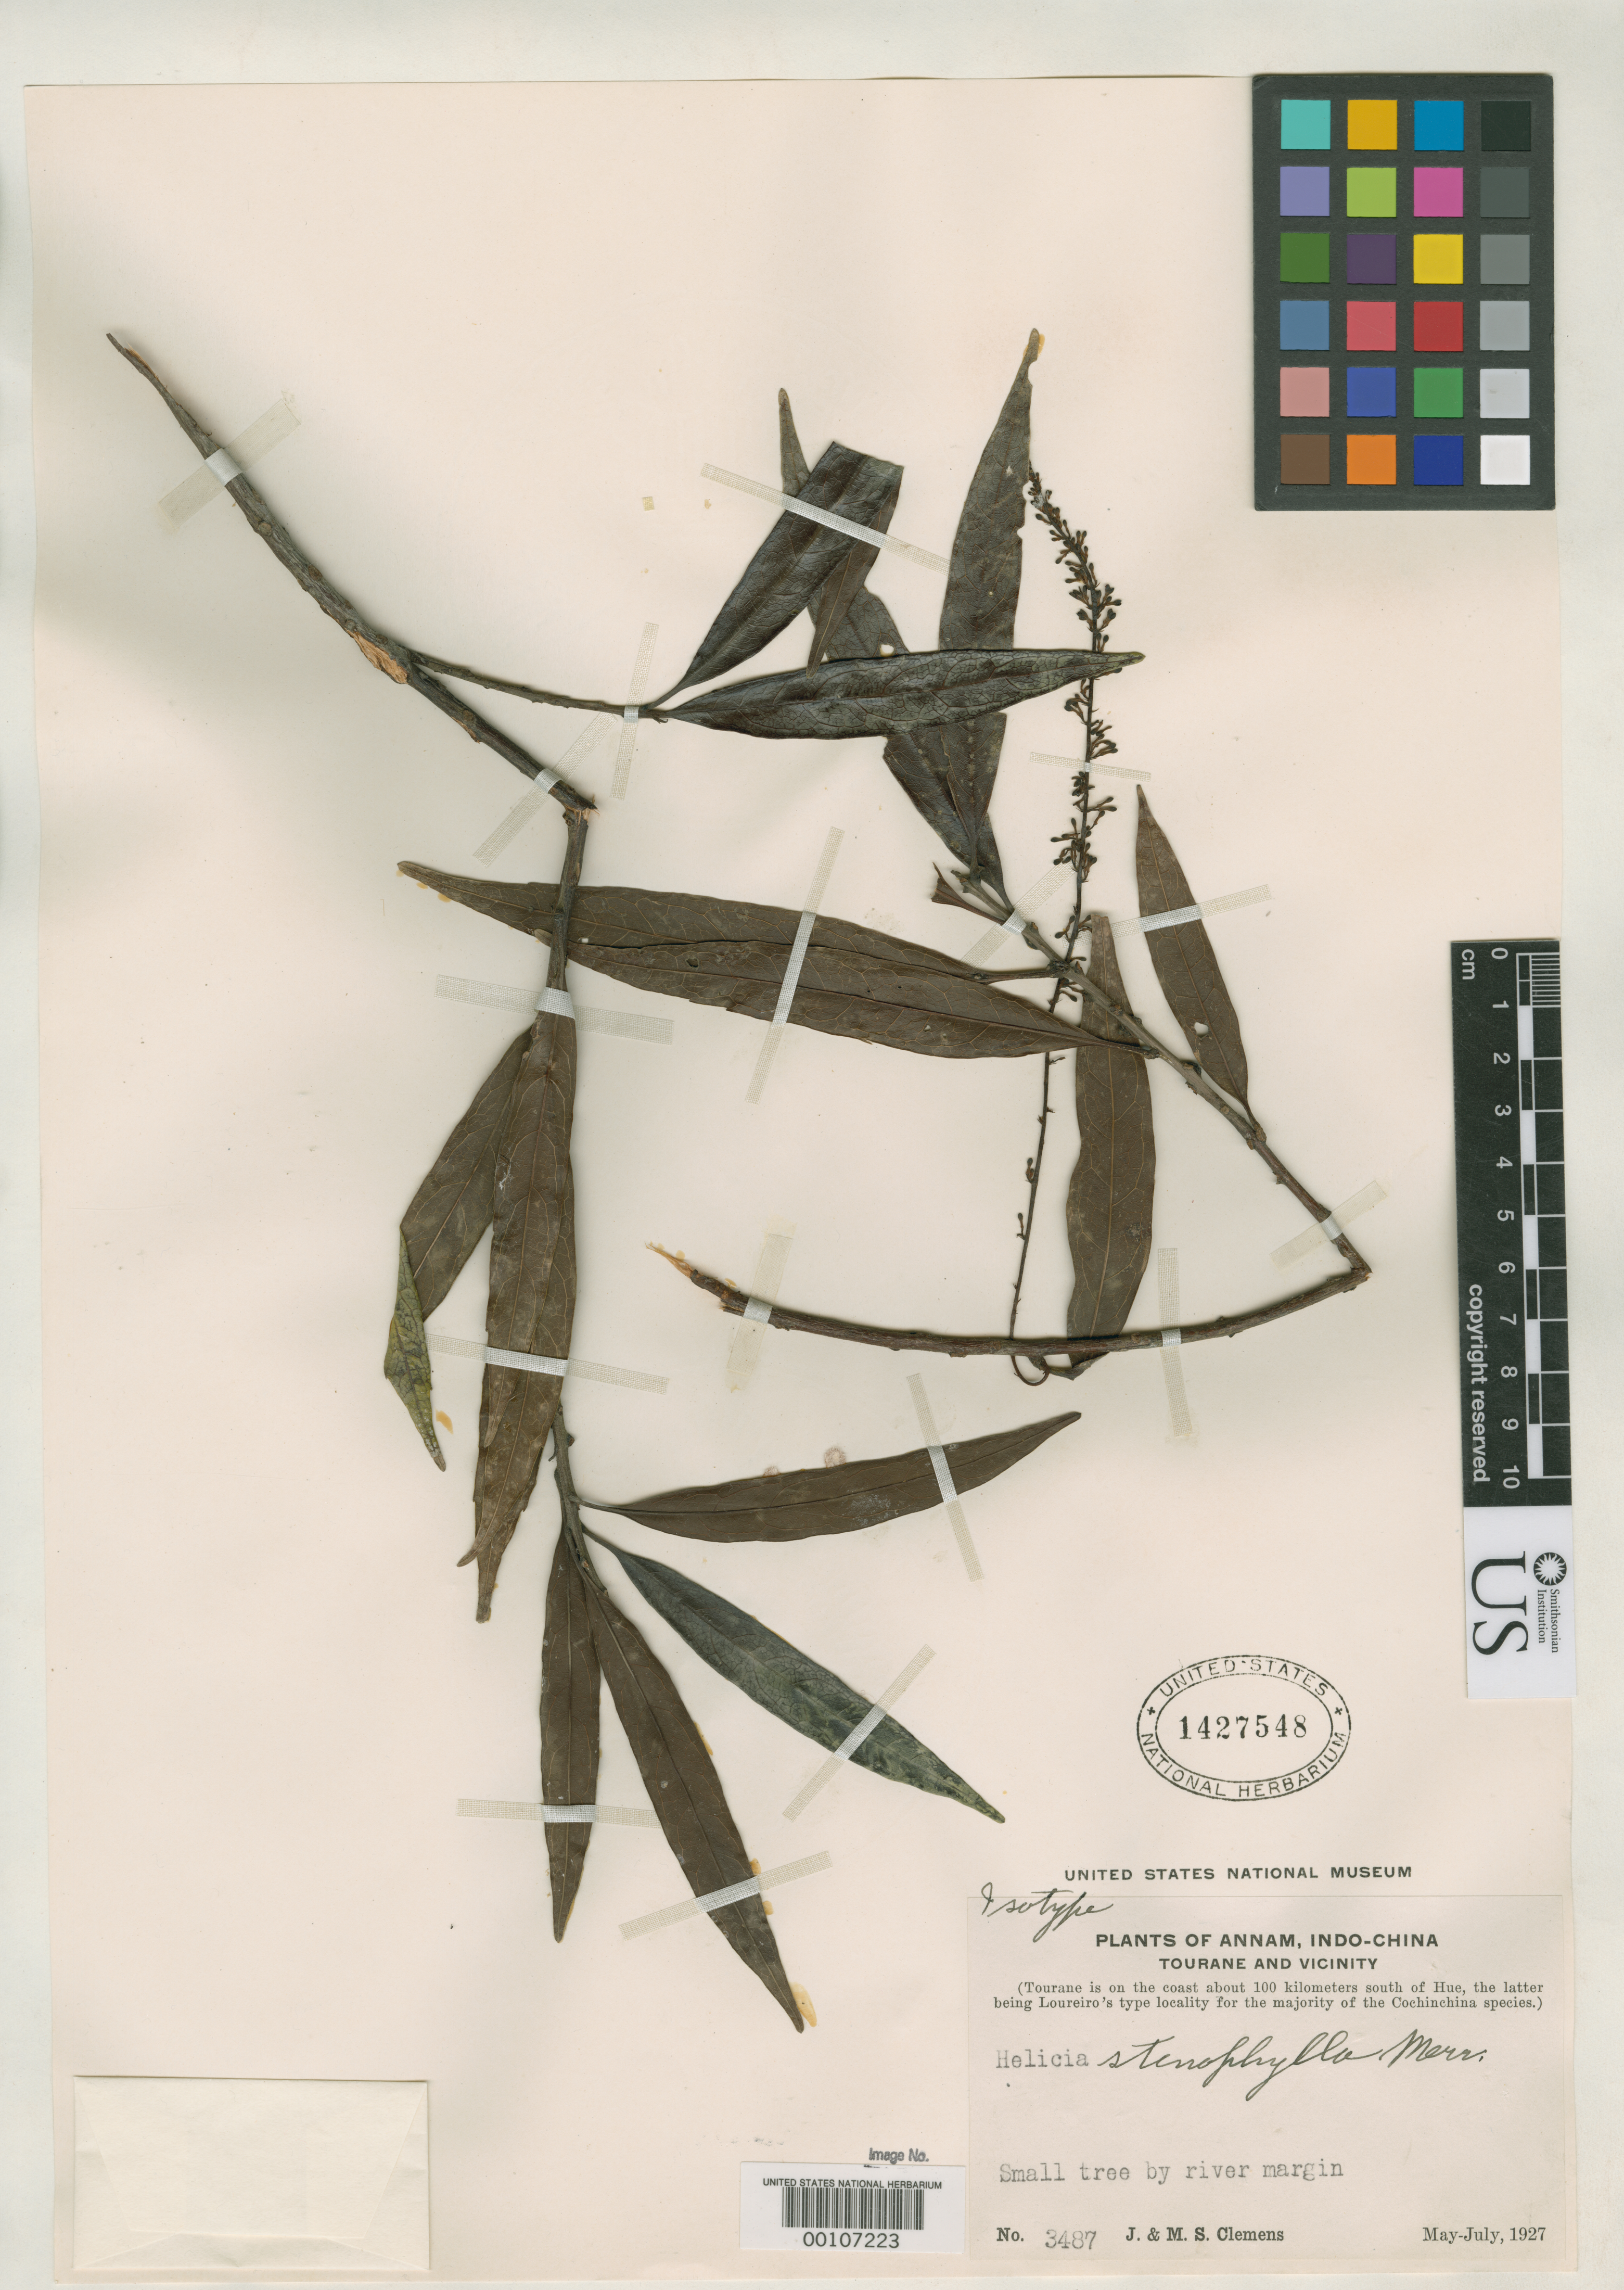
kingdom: Plantae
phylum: Tracheophyta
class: Magnoliopsida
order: Proteales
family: Proteaceae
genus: Helicia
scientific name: Helicia stenophylla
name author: Merr.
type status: Isotype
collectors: M. S. Clemens & J. Clemens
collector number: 3487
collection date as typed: May 1927 to -- Jul 1927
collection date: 1927-05/1927-07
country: Vietnam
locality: Near Tourane.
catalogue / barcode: US 1427548